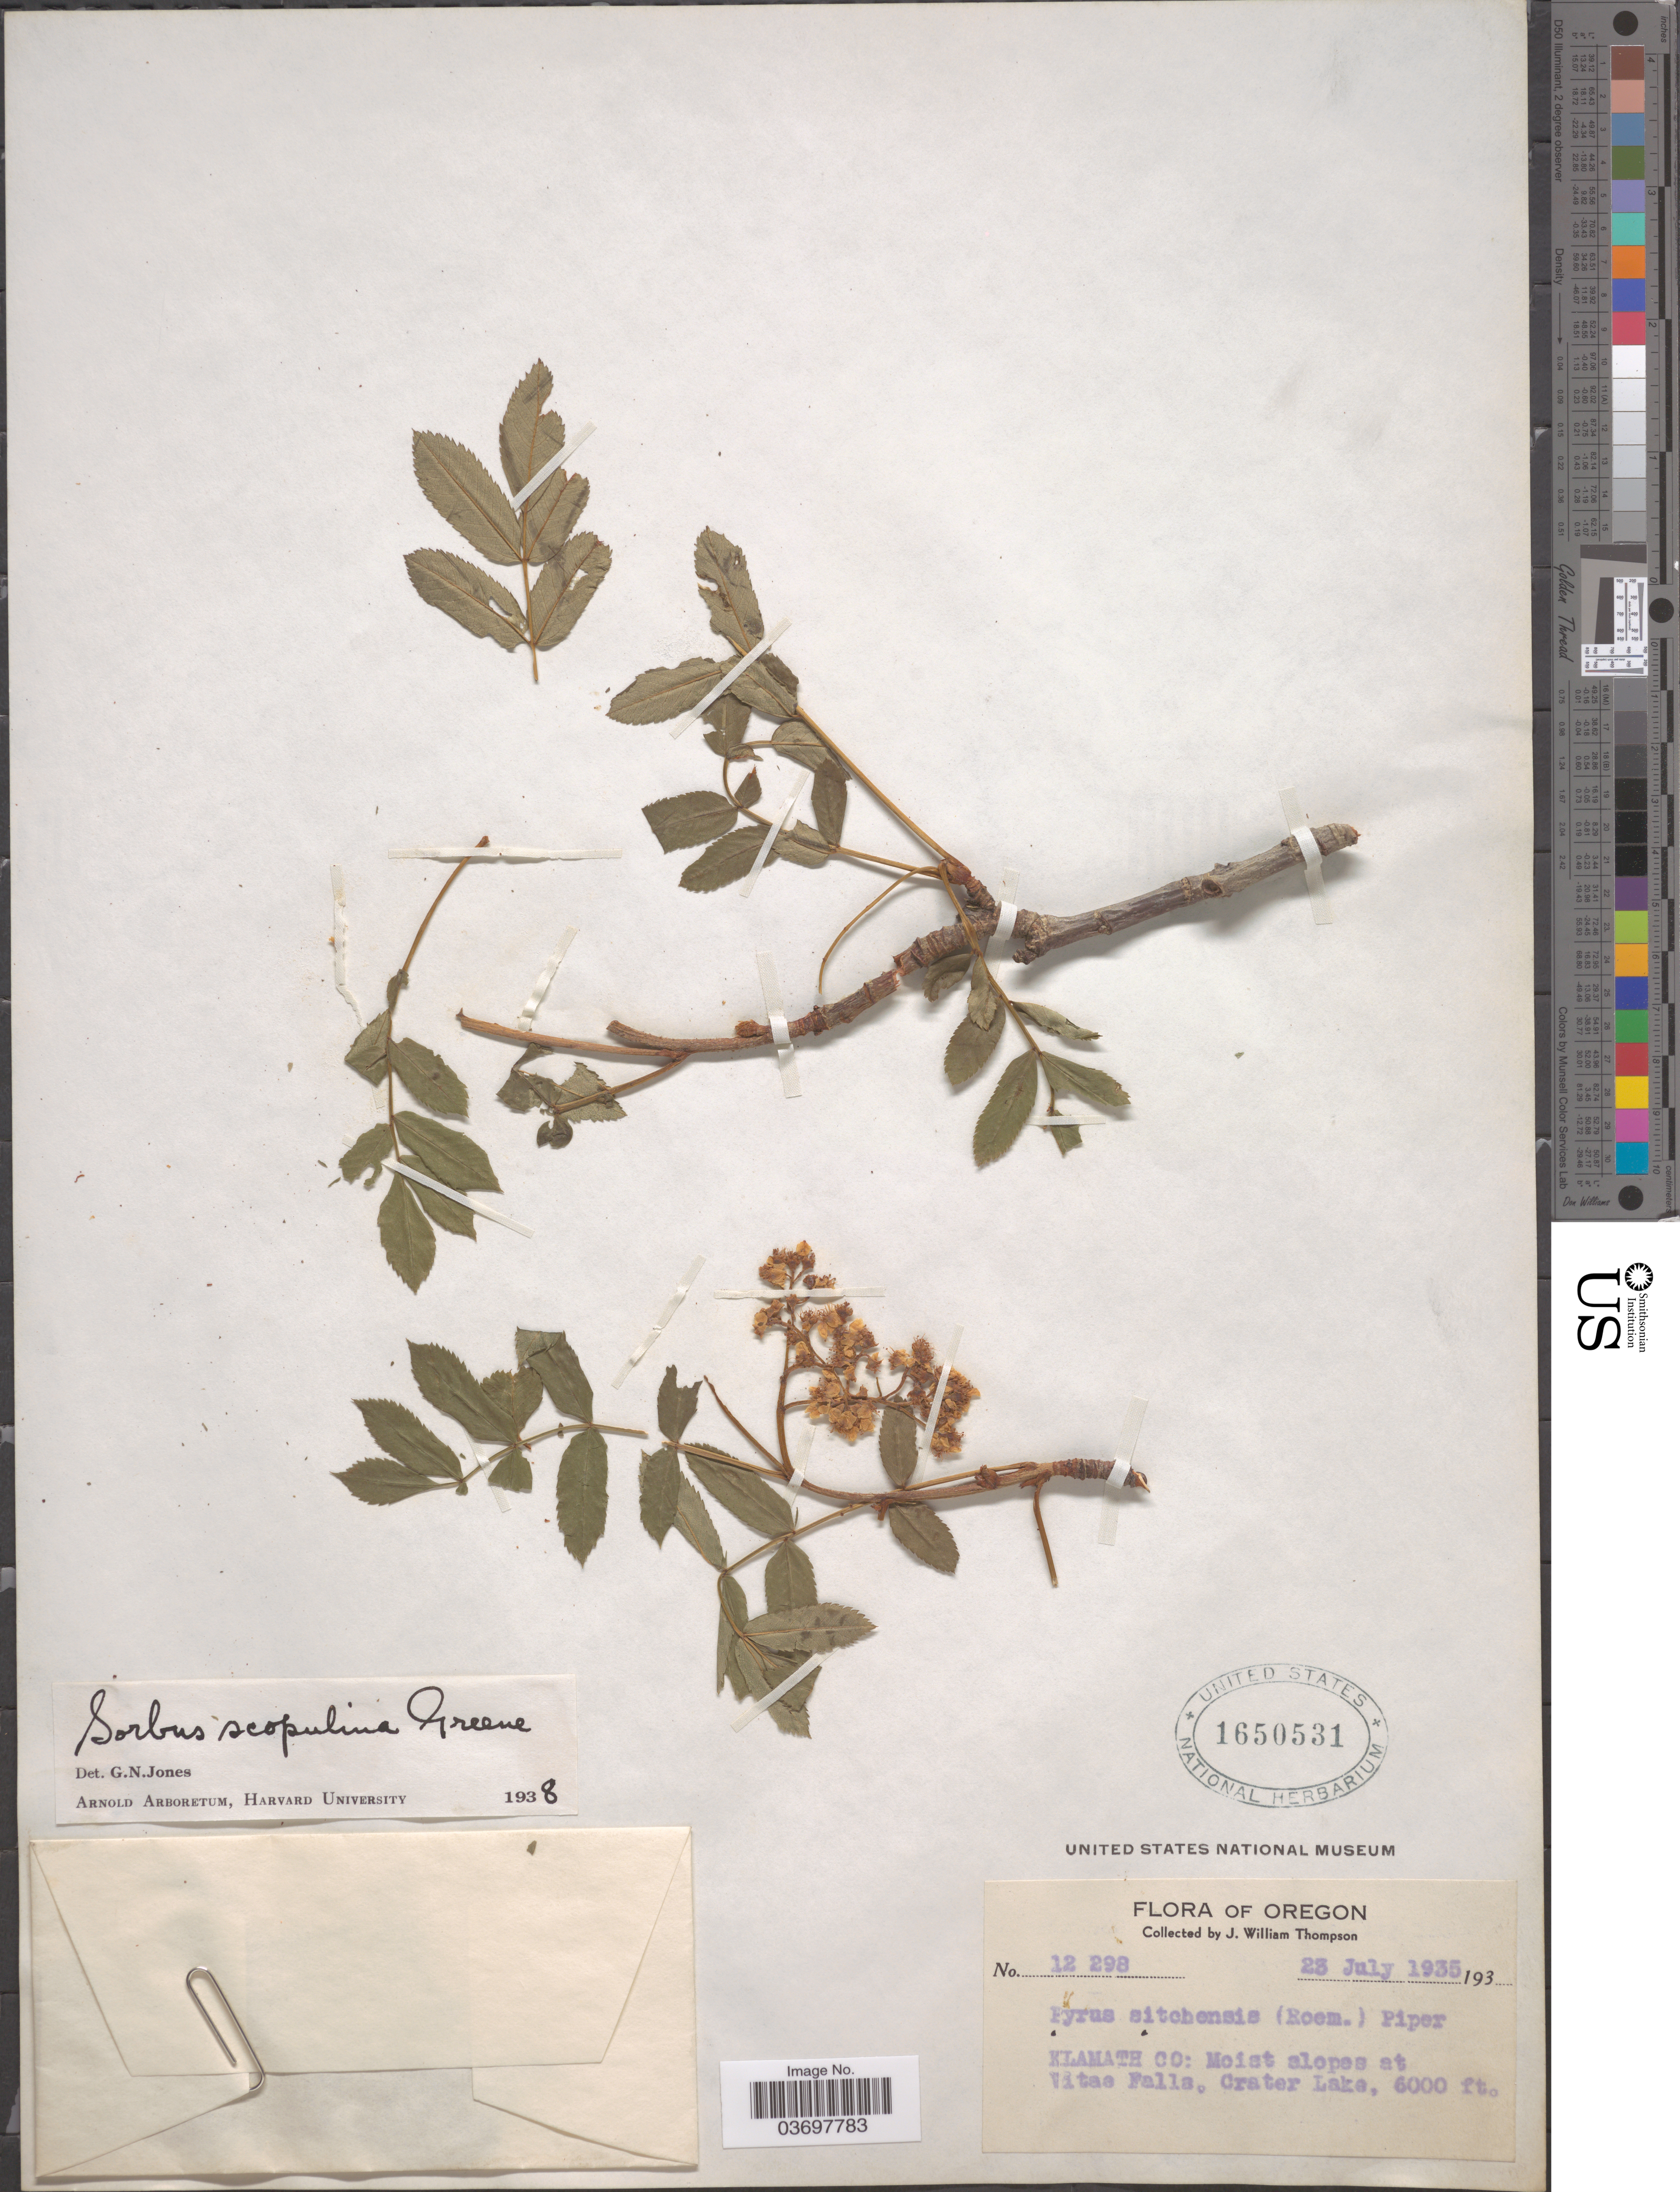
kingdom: Plantae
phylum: Tracheophyta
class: Magnoliopsida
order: Rosales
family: Rosaceae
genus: Sorbus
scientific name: Sorbus scopulina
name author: Greene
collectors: J. W. Thompson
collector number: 12298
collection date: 1935-07-23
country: United States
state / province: Oregon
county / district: Klamath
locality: Klamath Co: Moist slopes at Vitae Falls, Crater Lake.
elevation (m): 1829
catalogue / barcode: US 1650531